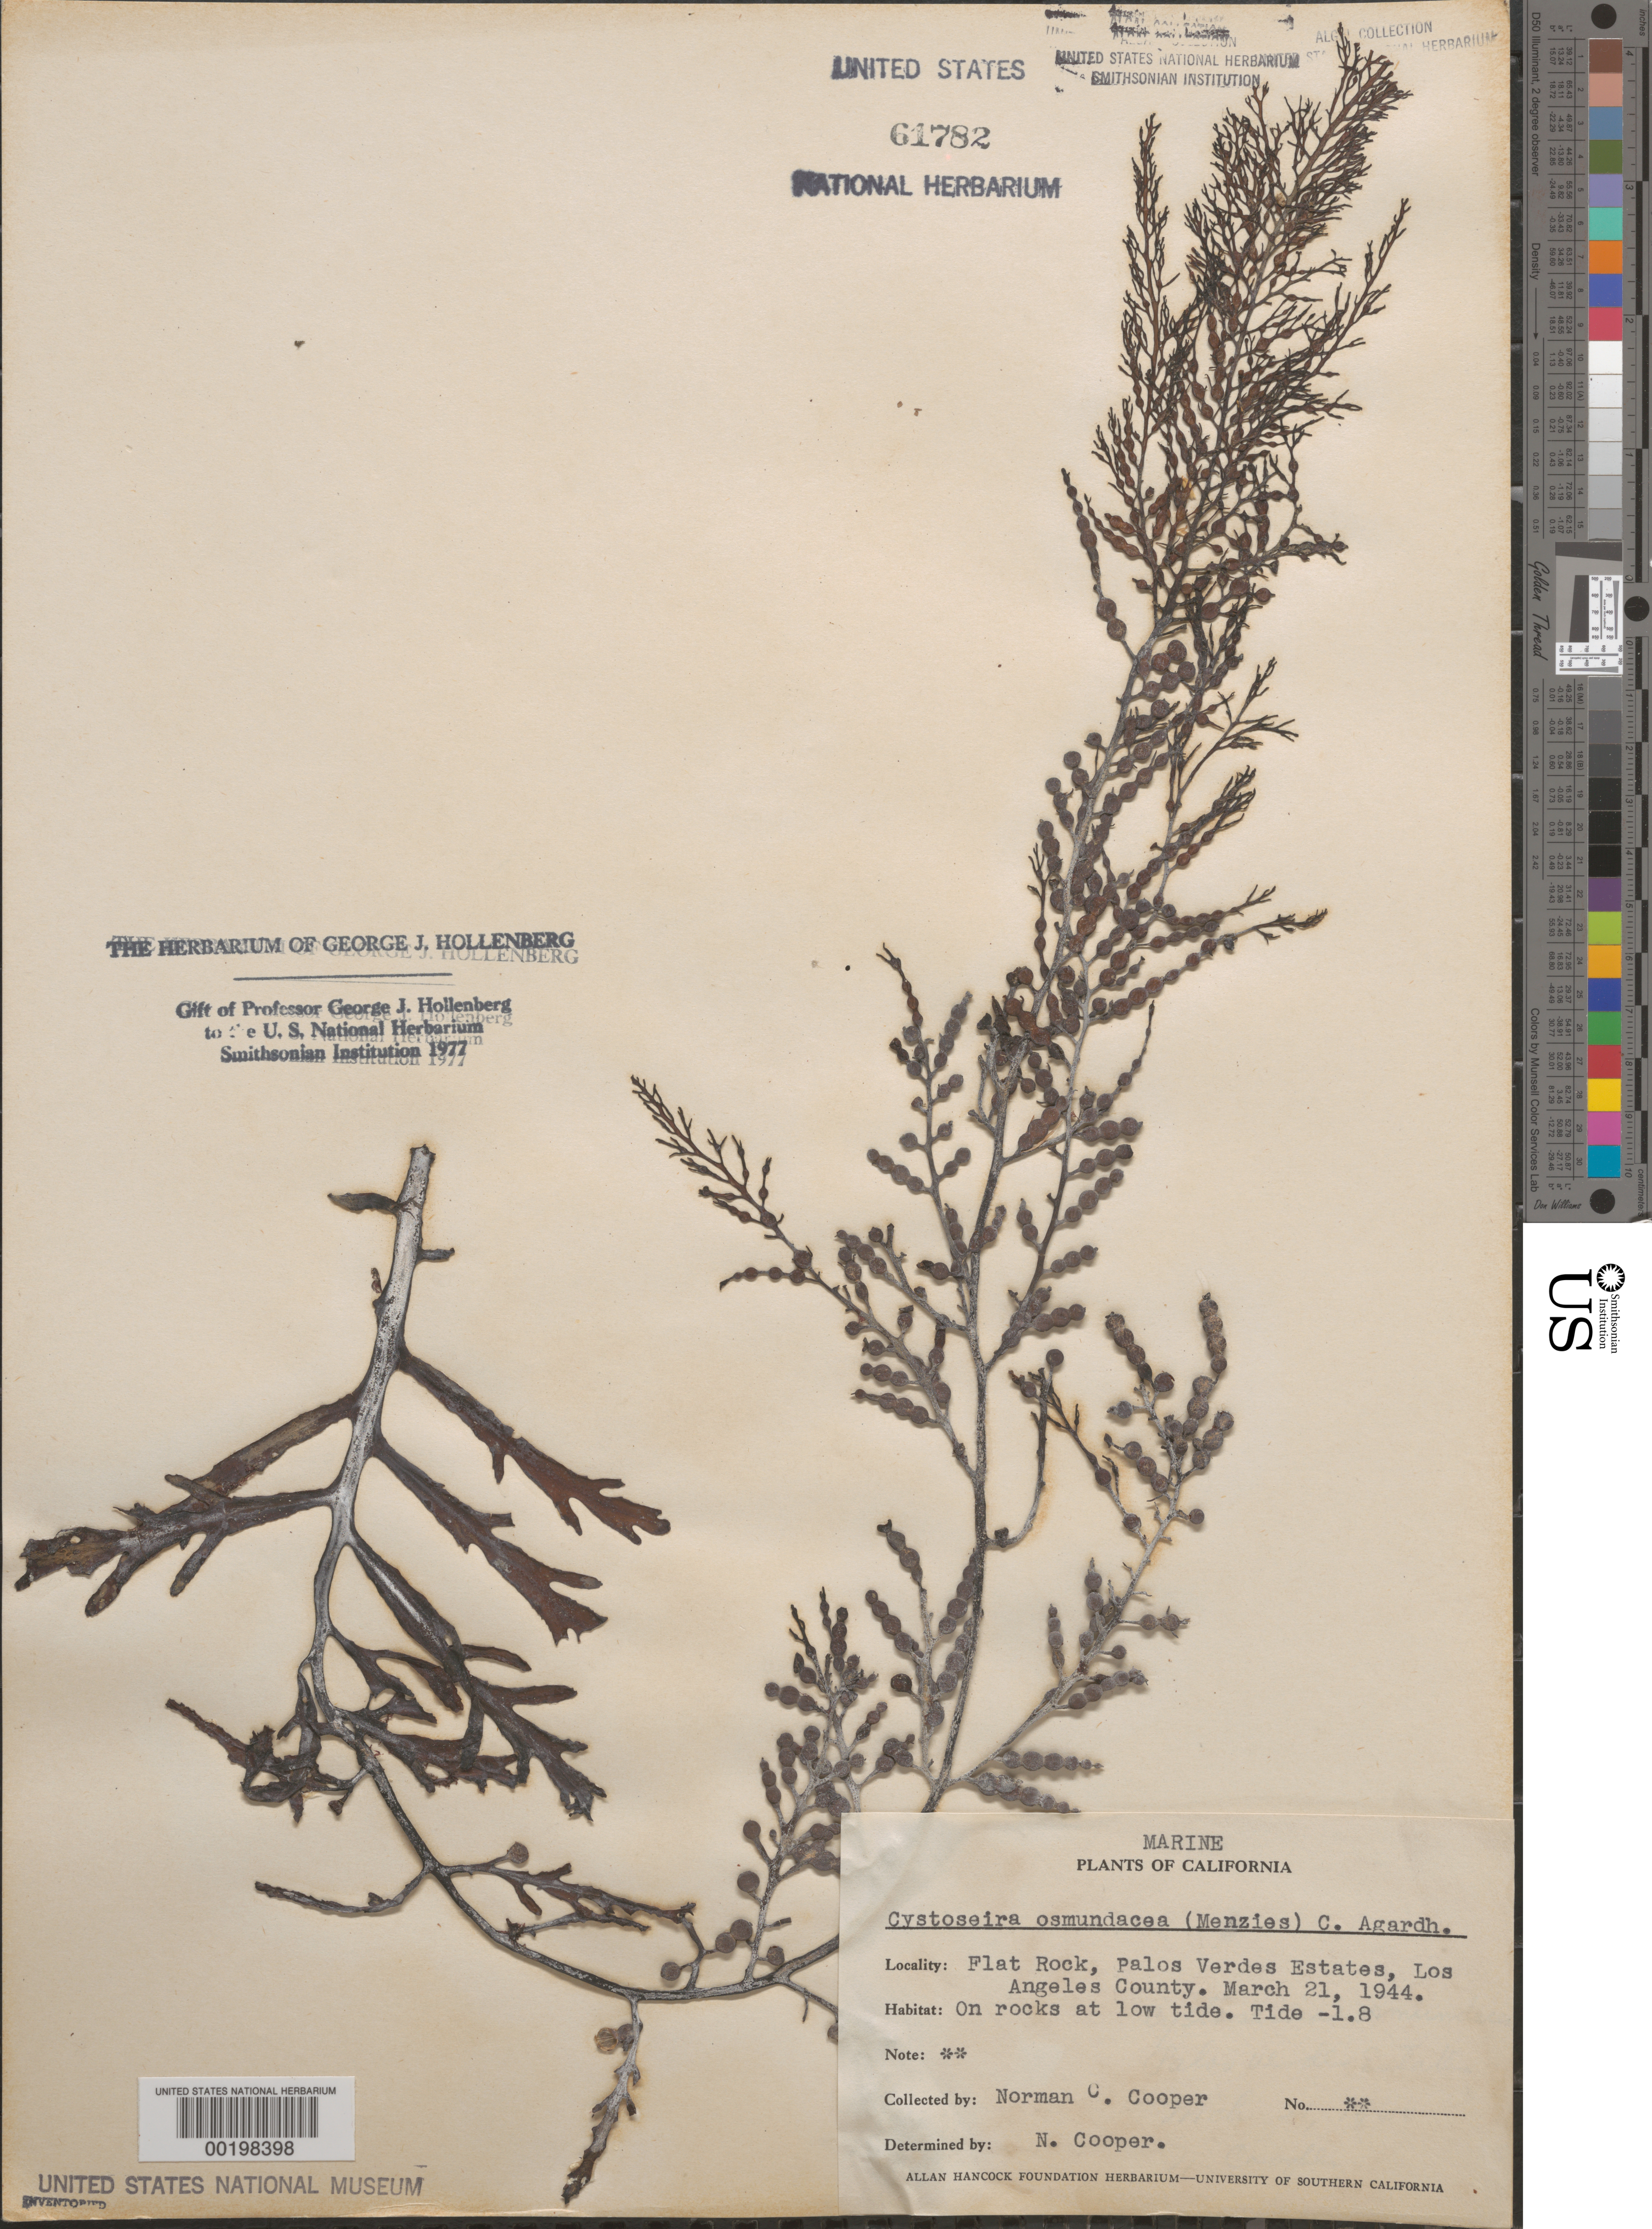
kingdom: Chromista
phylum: Ochrophyta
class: Phaeophyceae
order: Fucales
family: Sargassaceae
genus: Cystoseira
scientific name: Cystoseira osmundacea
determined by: Cooper, N. C.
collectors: N. Cooper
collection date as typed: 21 Mar 1944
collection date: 1944-03-21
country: United States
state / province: California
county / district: Los Angeles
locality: Flat Rock, Palos Verdes Estates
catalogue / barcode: US 61782